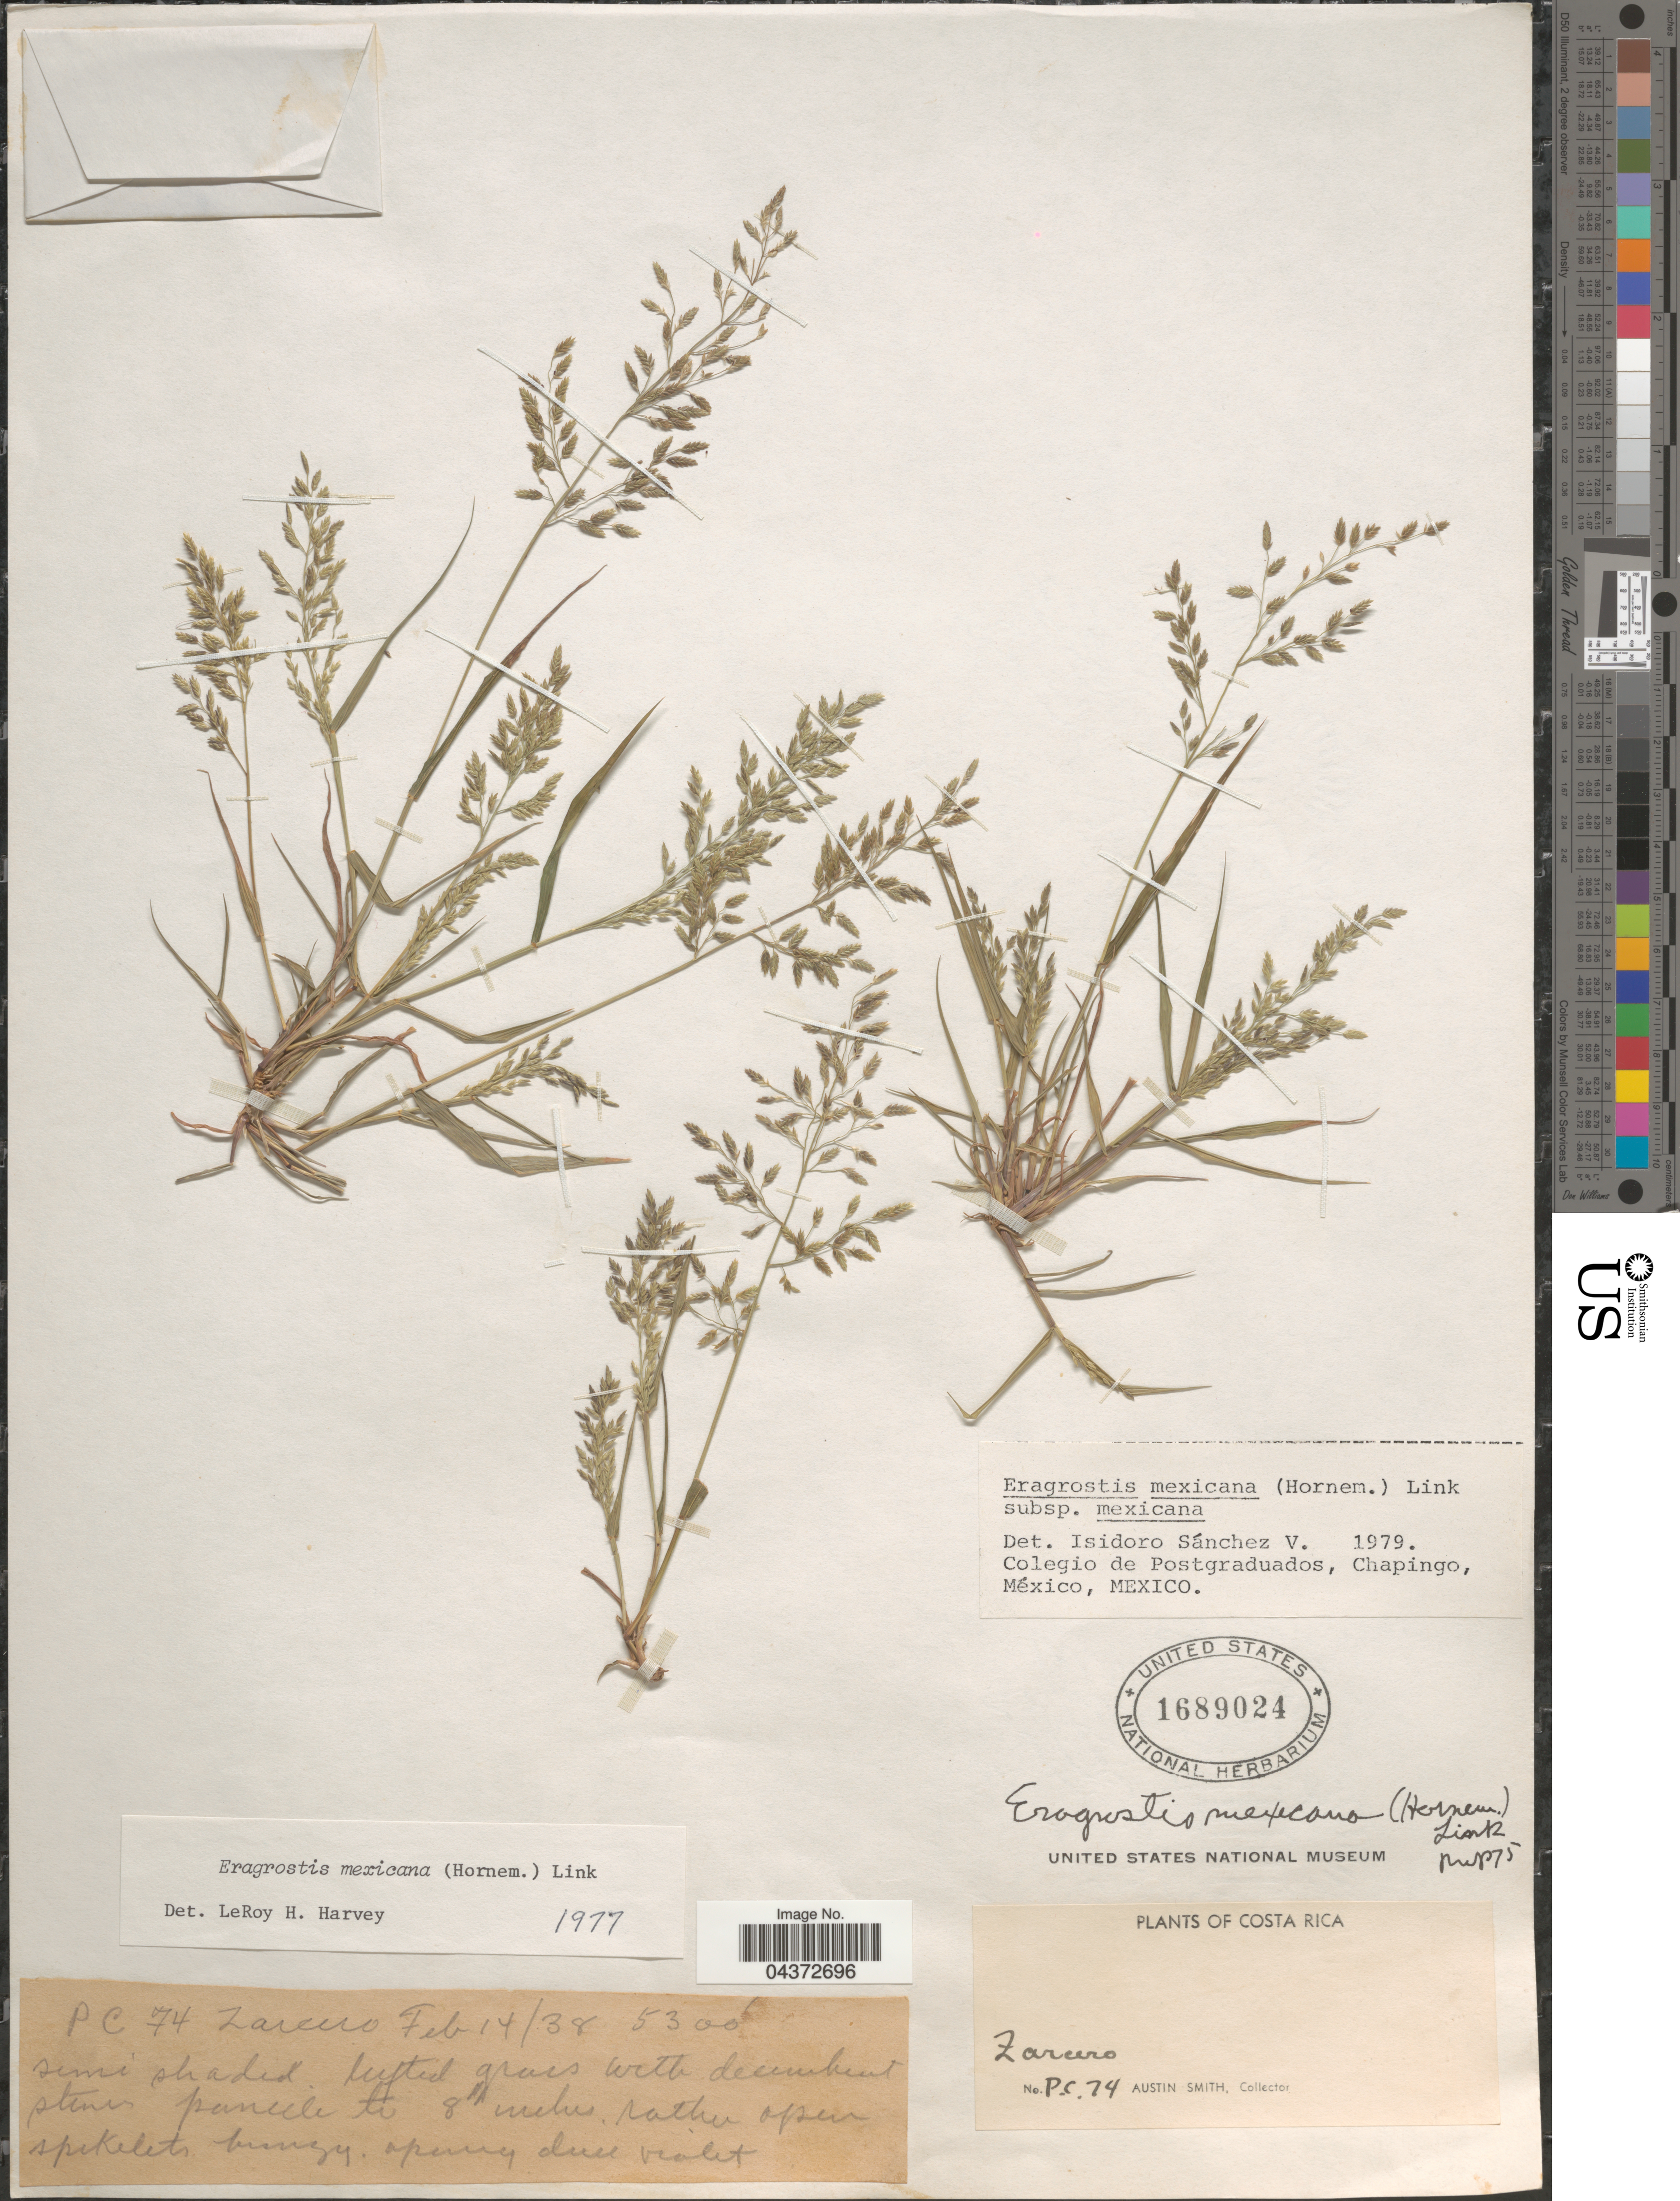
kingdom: Plantae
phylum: Tracheophyta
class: Liliopsida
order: Poales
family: Poaceae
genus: Eragrostis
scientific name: Eragrostis mexicana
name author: (Hornem.) Link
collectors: Aust P. Smith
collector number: PC74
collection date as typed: Transcribed d/m/y: 14/2/38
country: Costa Rica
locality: Zarcero.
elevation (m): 1615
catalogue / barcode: US 1689024